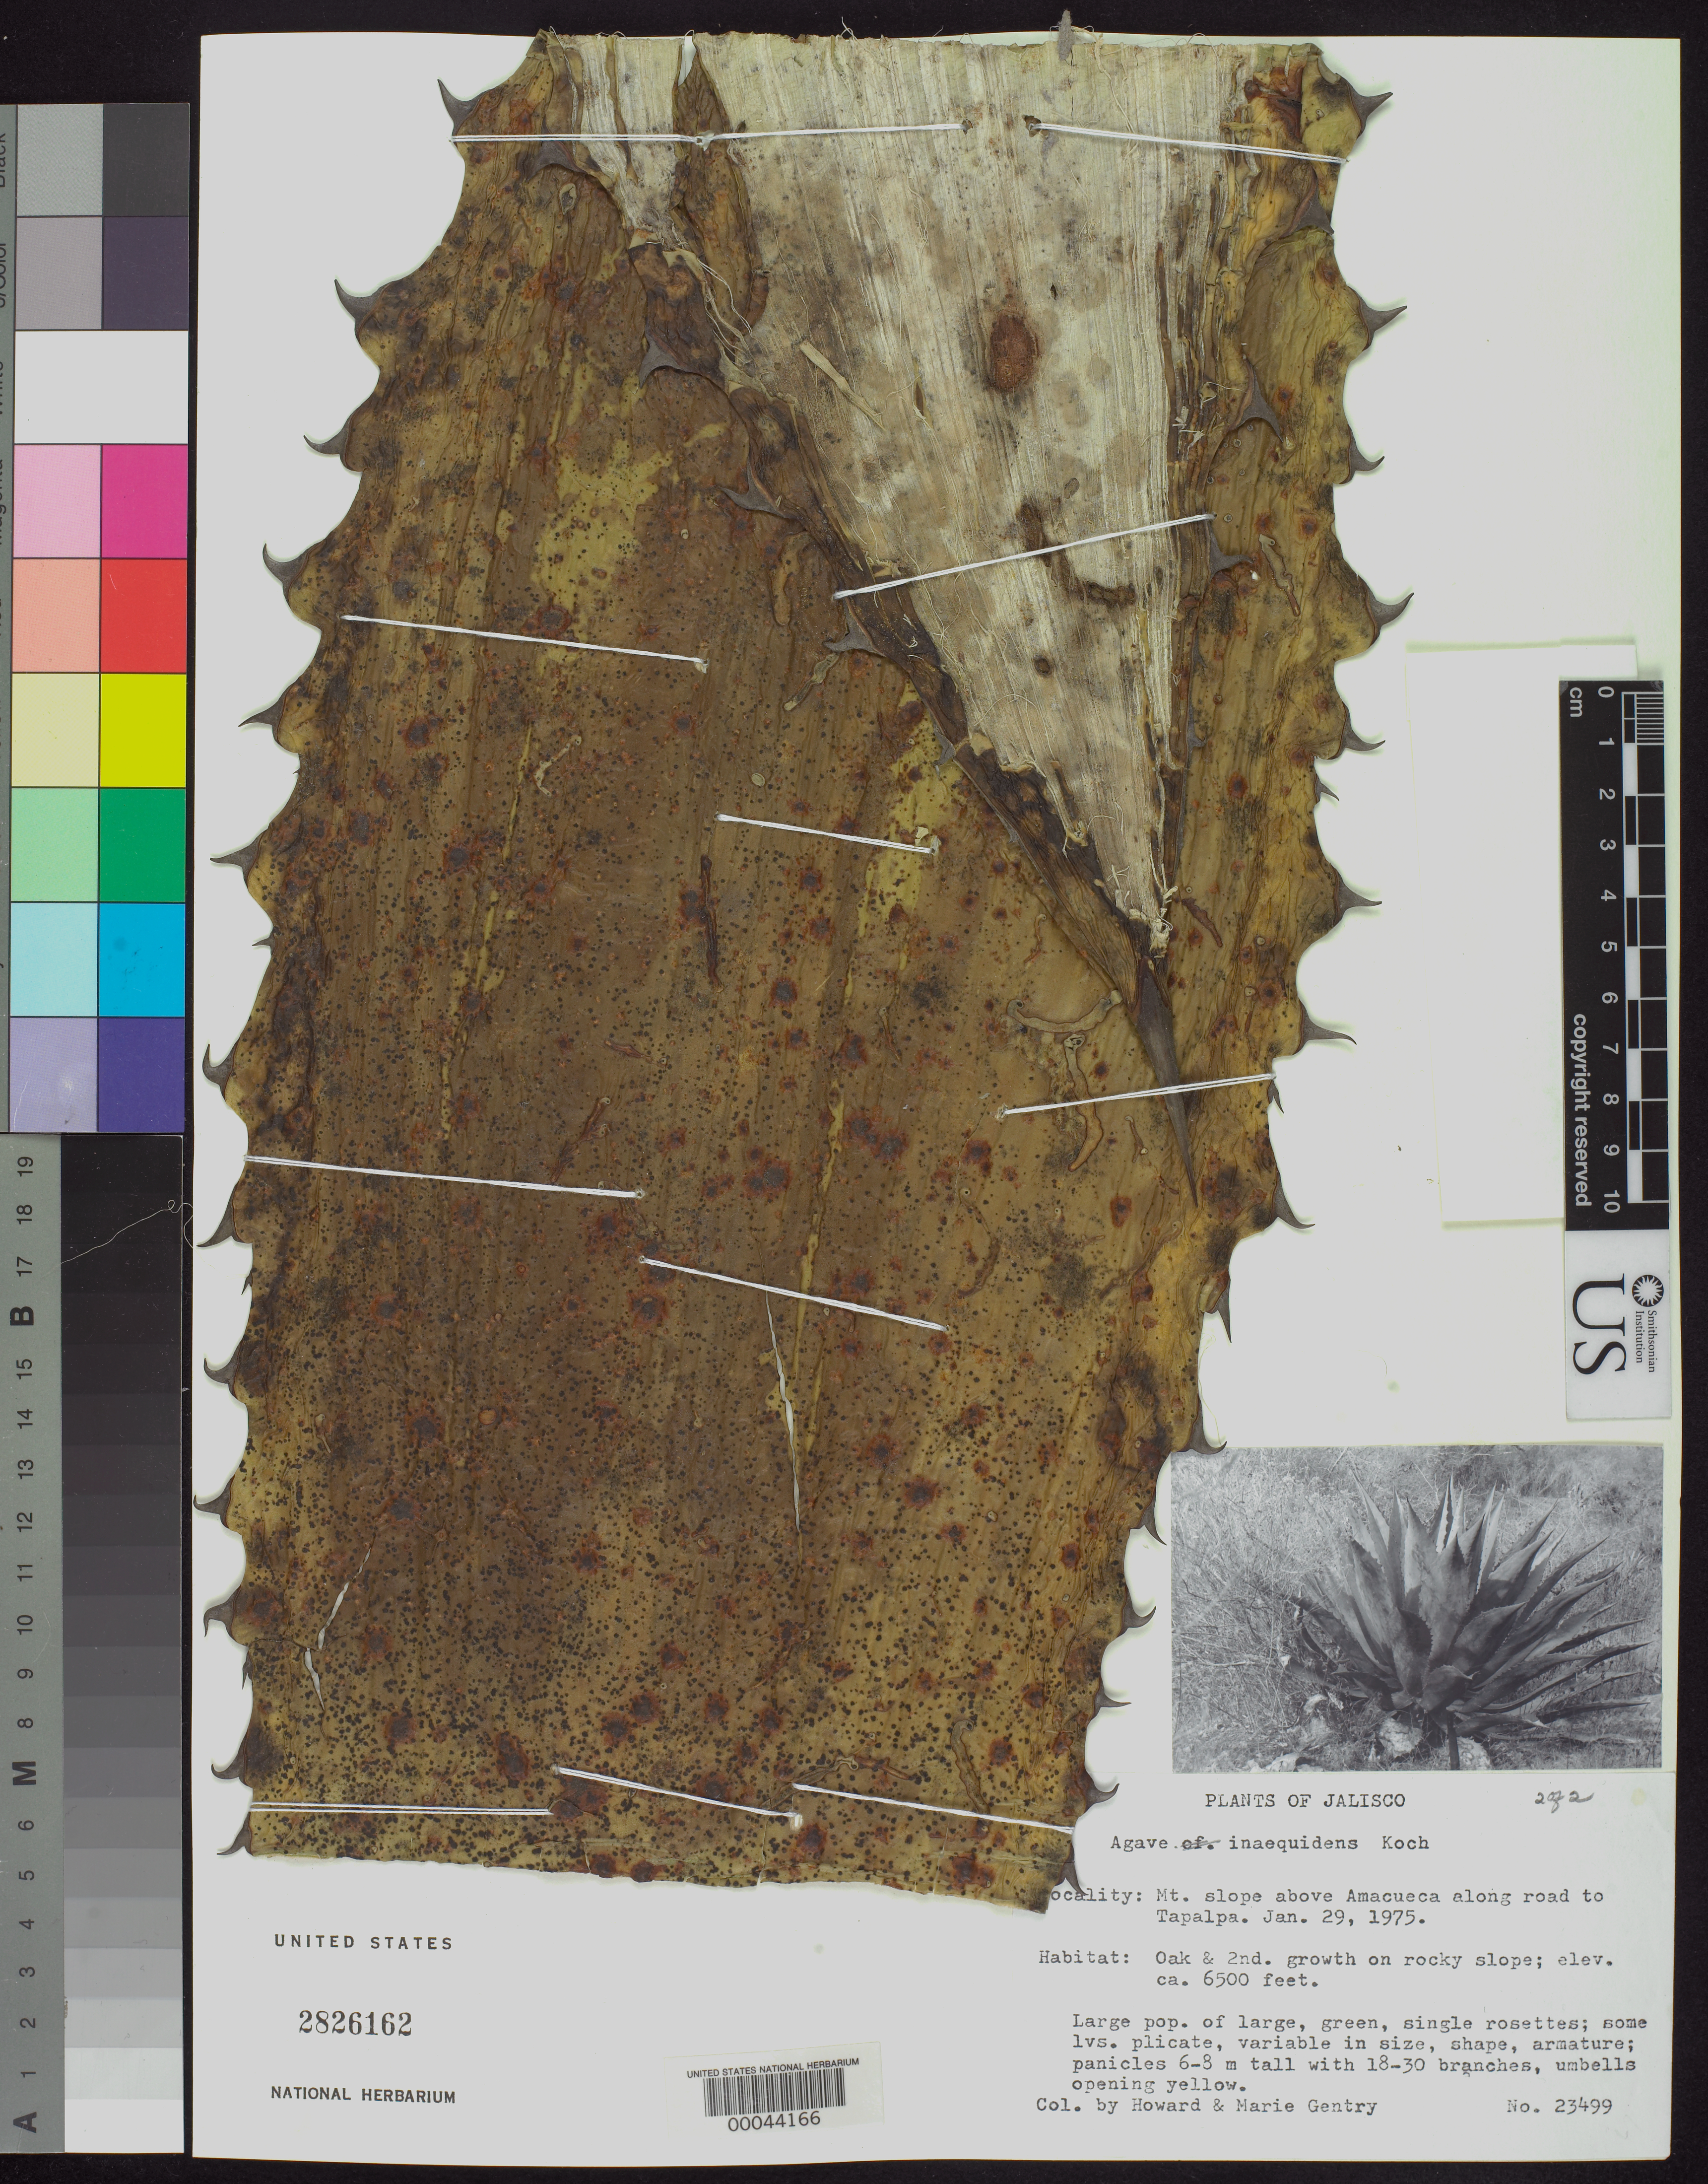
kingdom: Plantae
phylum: Tracheophyta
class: Liliopsida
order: Asparagales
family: Asparagaceae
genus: Agave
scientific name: Agave inaequidens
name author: K. Koch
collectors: H. S. Gentry & M. Gentry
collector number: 23499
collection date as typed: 29 Jan 1975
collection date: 1975-01-29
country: Mexico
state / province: Jalisco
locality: Mountain slope above Amacueca along road to Tapalpa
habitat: Oak & 2nd growth on rocky slope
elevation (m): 1981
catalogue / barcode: US 2826162